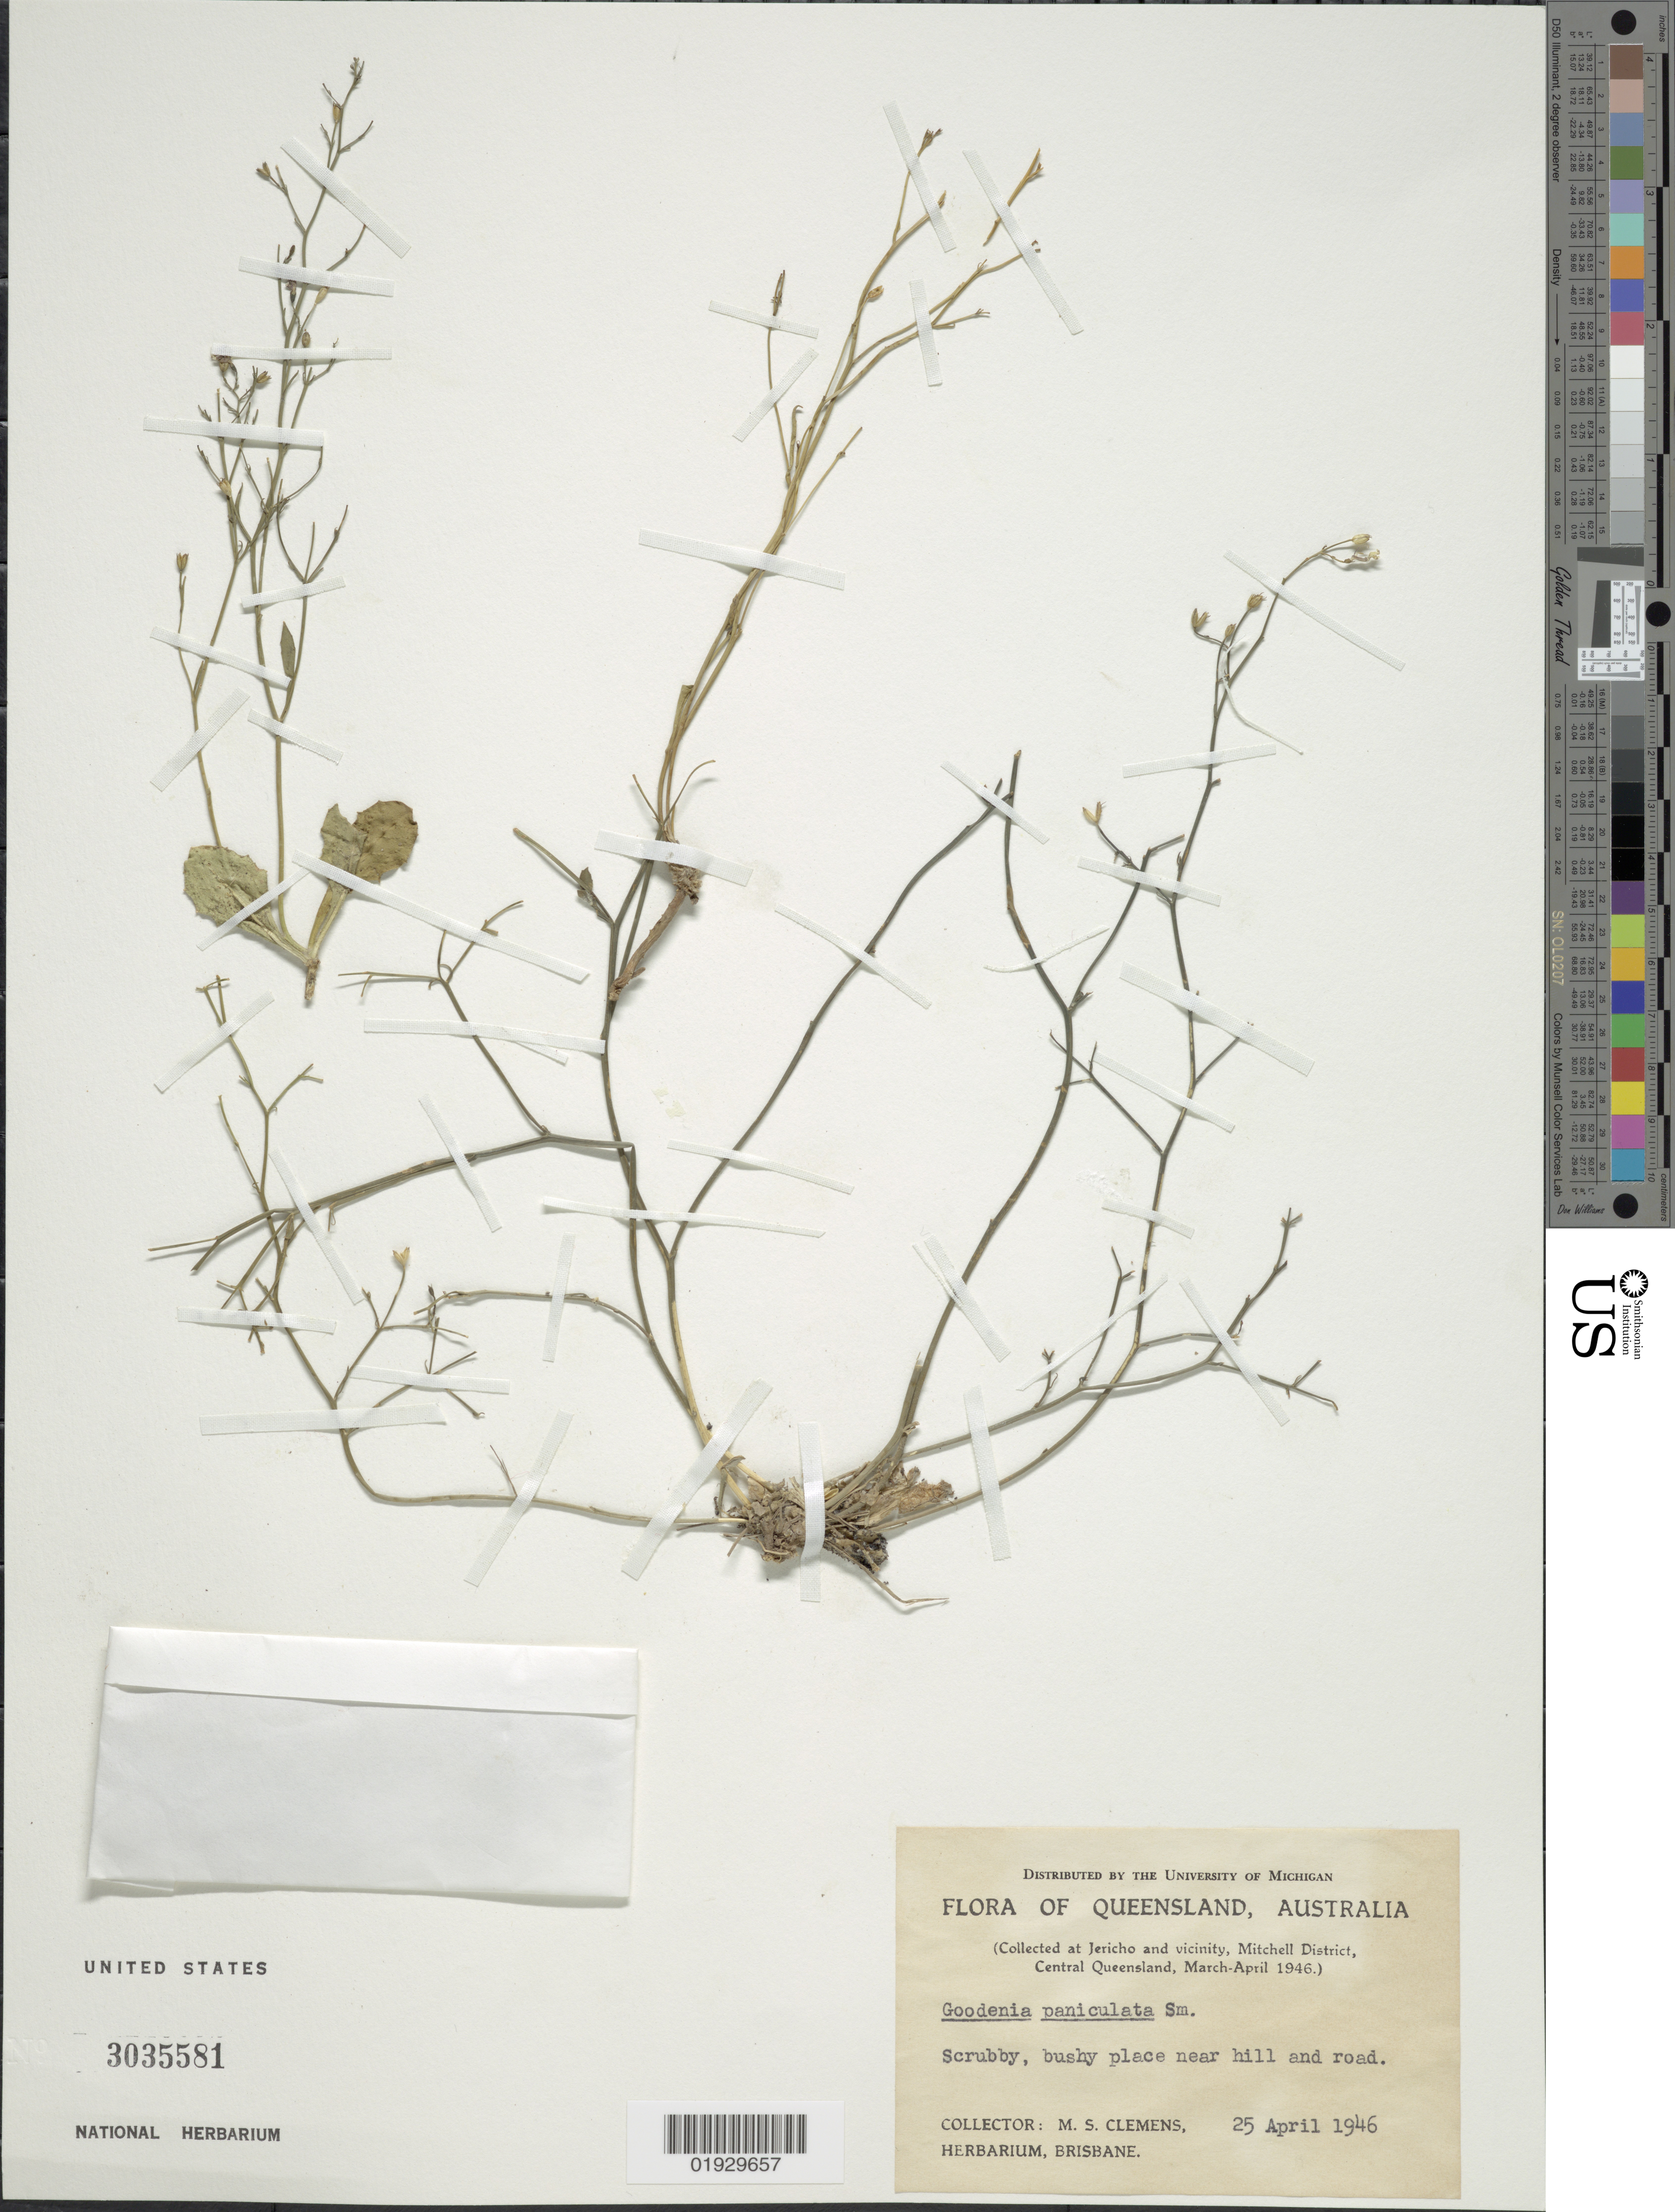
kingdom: Plantae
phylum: Tracheophyta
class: Magnoliopsida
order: Asterales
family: Goodeniaceae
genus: Goodenia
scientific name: Goodenia paniculata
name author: L.S. Sm.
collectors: M. S. Clemens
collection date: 1946-04-25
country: Australia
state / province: Queensland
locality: Collected at Jericho and vicinity, Mitchell District, Central Queensland).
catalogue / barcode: US 3035581